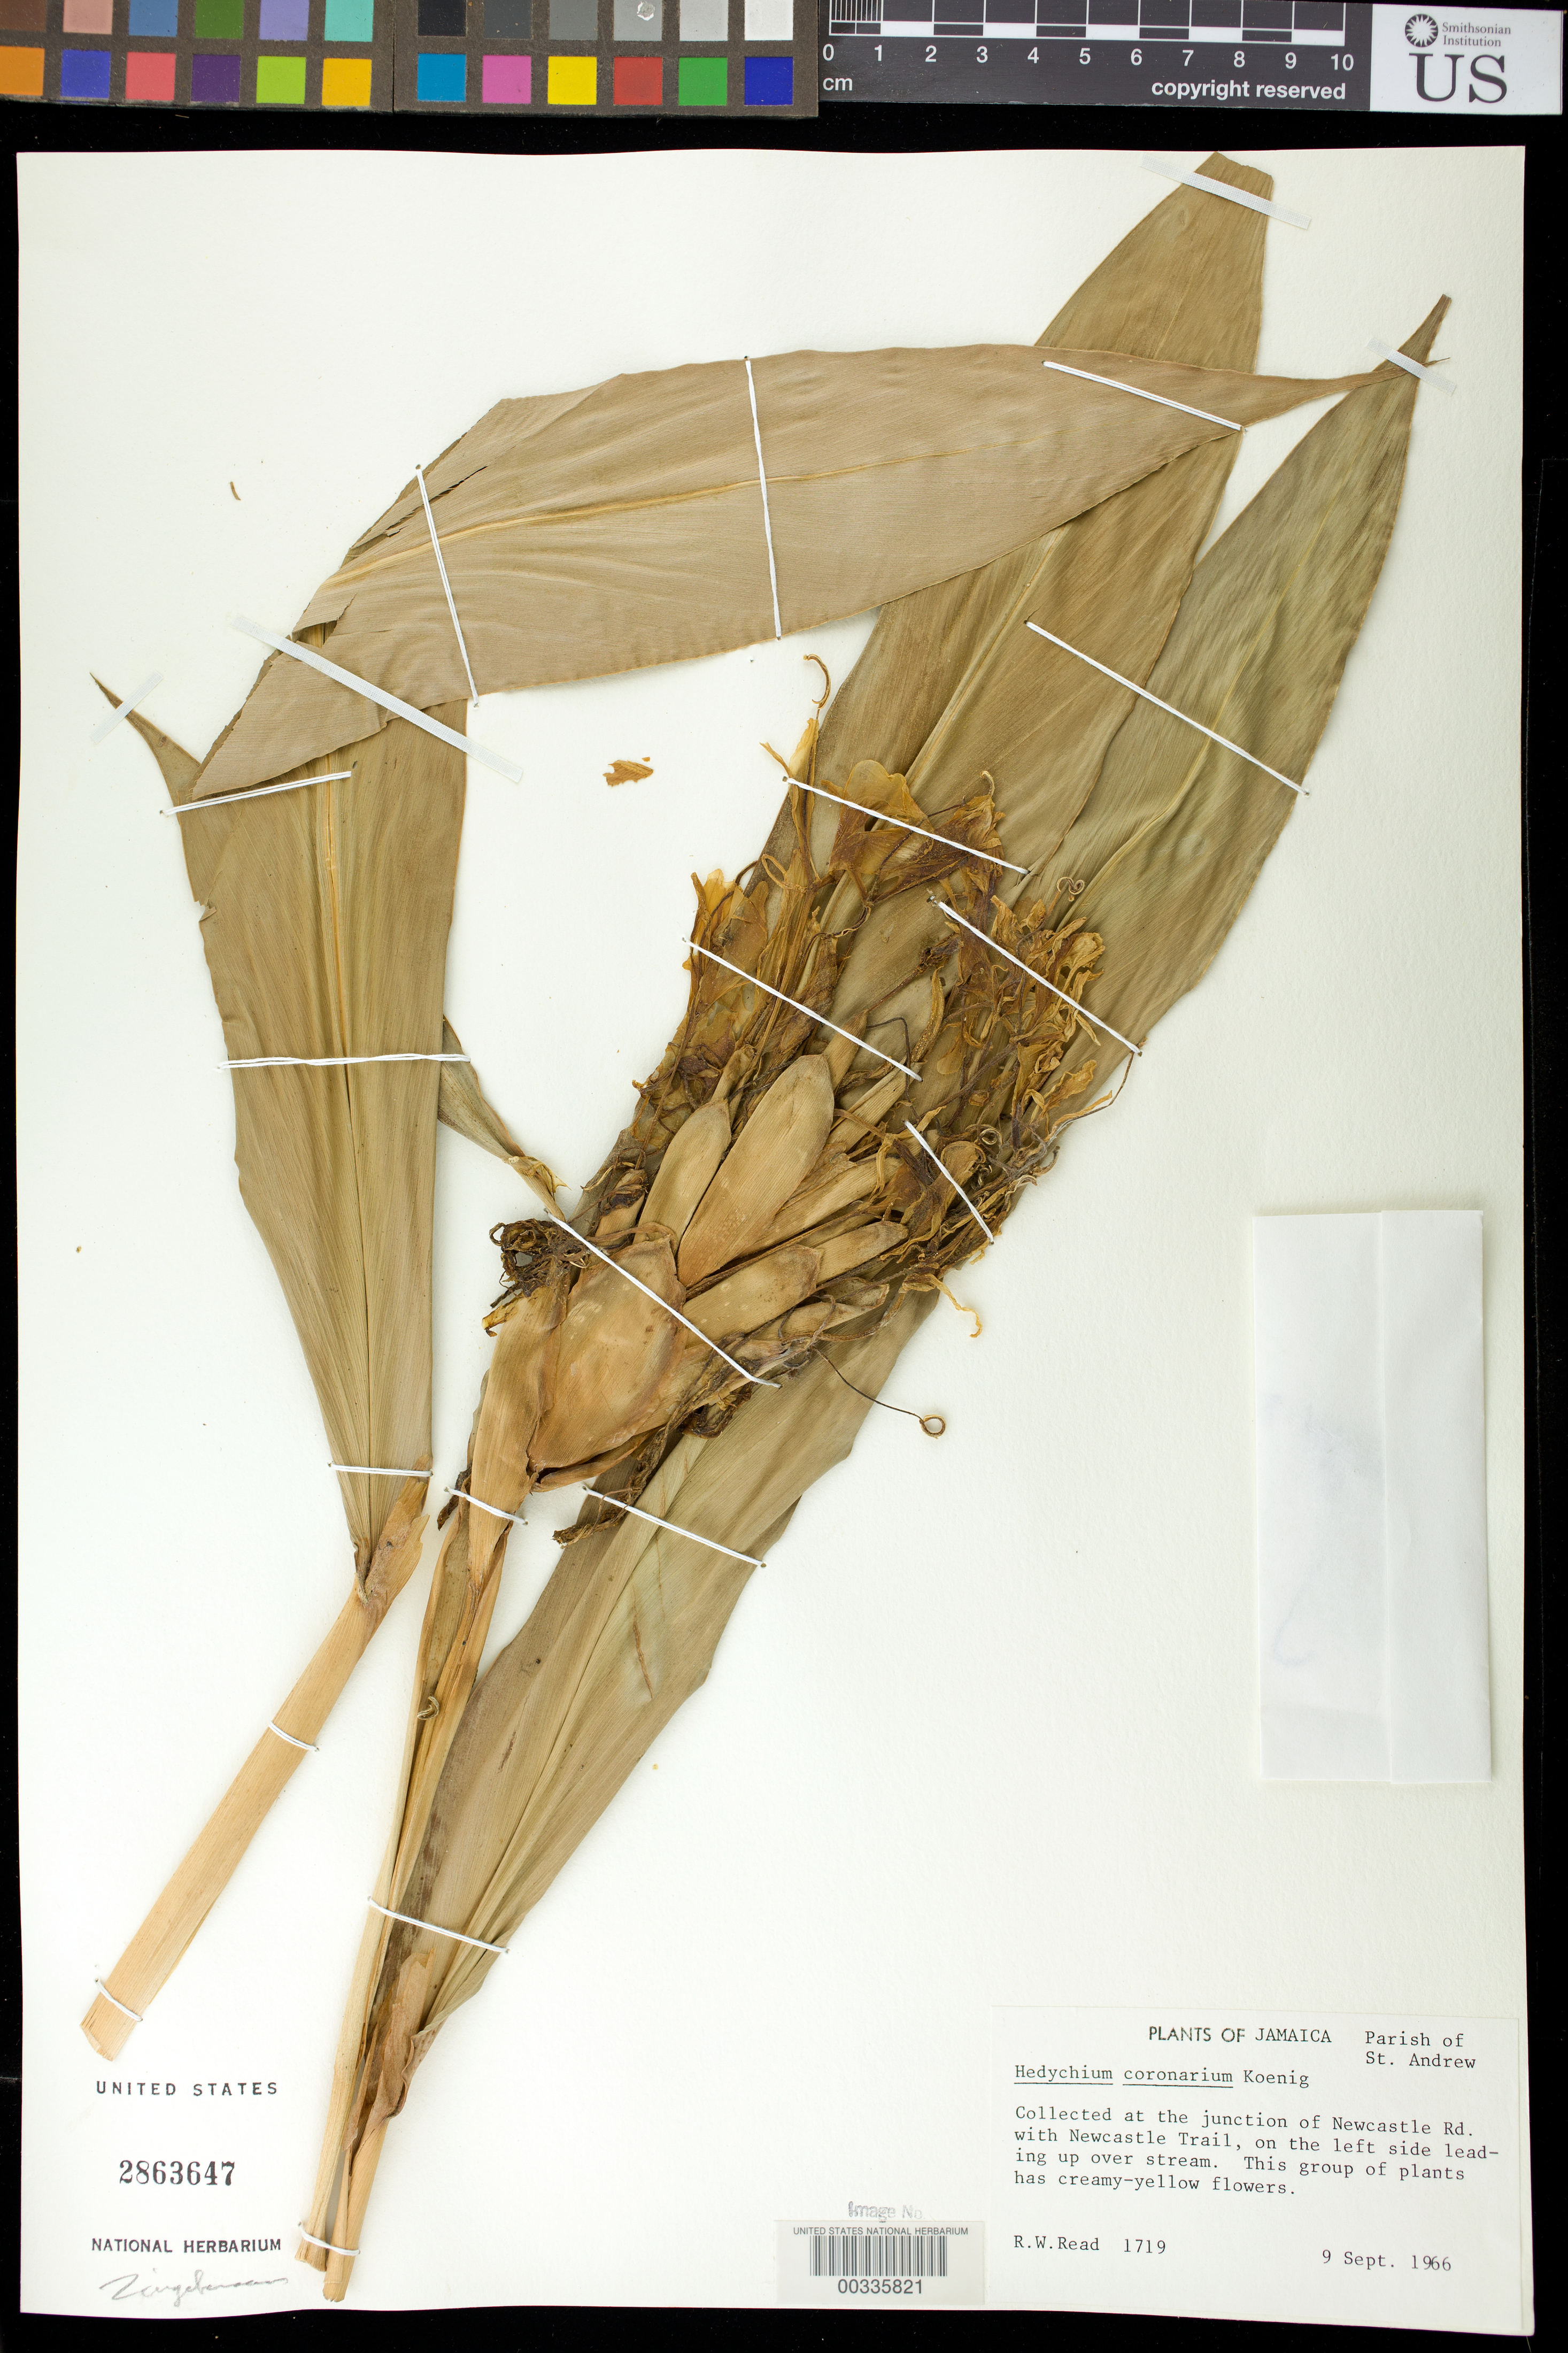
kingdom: Plantae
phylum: Tracheophyta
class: Liliopsida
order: Zingiberales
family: Zingiberaceae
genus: Hedychium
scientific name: Hedychium coronarium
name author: J. Koenig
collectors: R. W. Read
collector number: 1719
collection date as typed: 09 Sep 1966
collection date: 1966-09-09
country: Jamaica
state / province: Saint Andrew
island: Greater Antilles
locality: At junction of newcastle rd with newcastle trail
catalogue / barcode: US 2863647